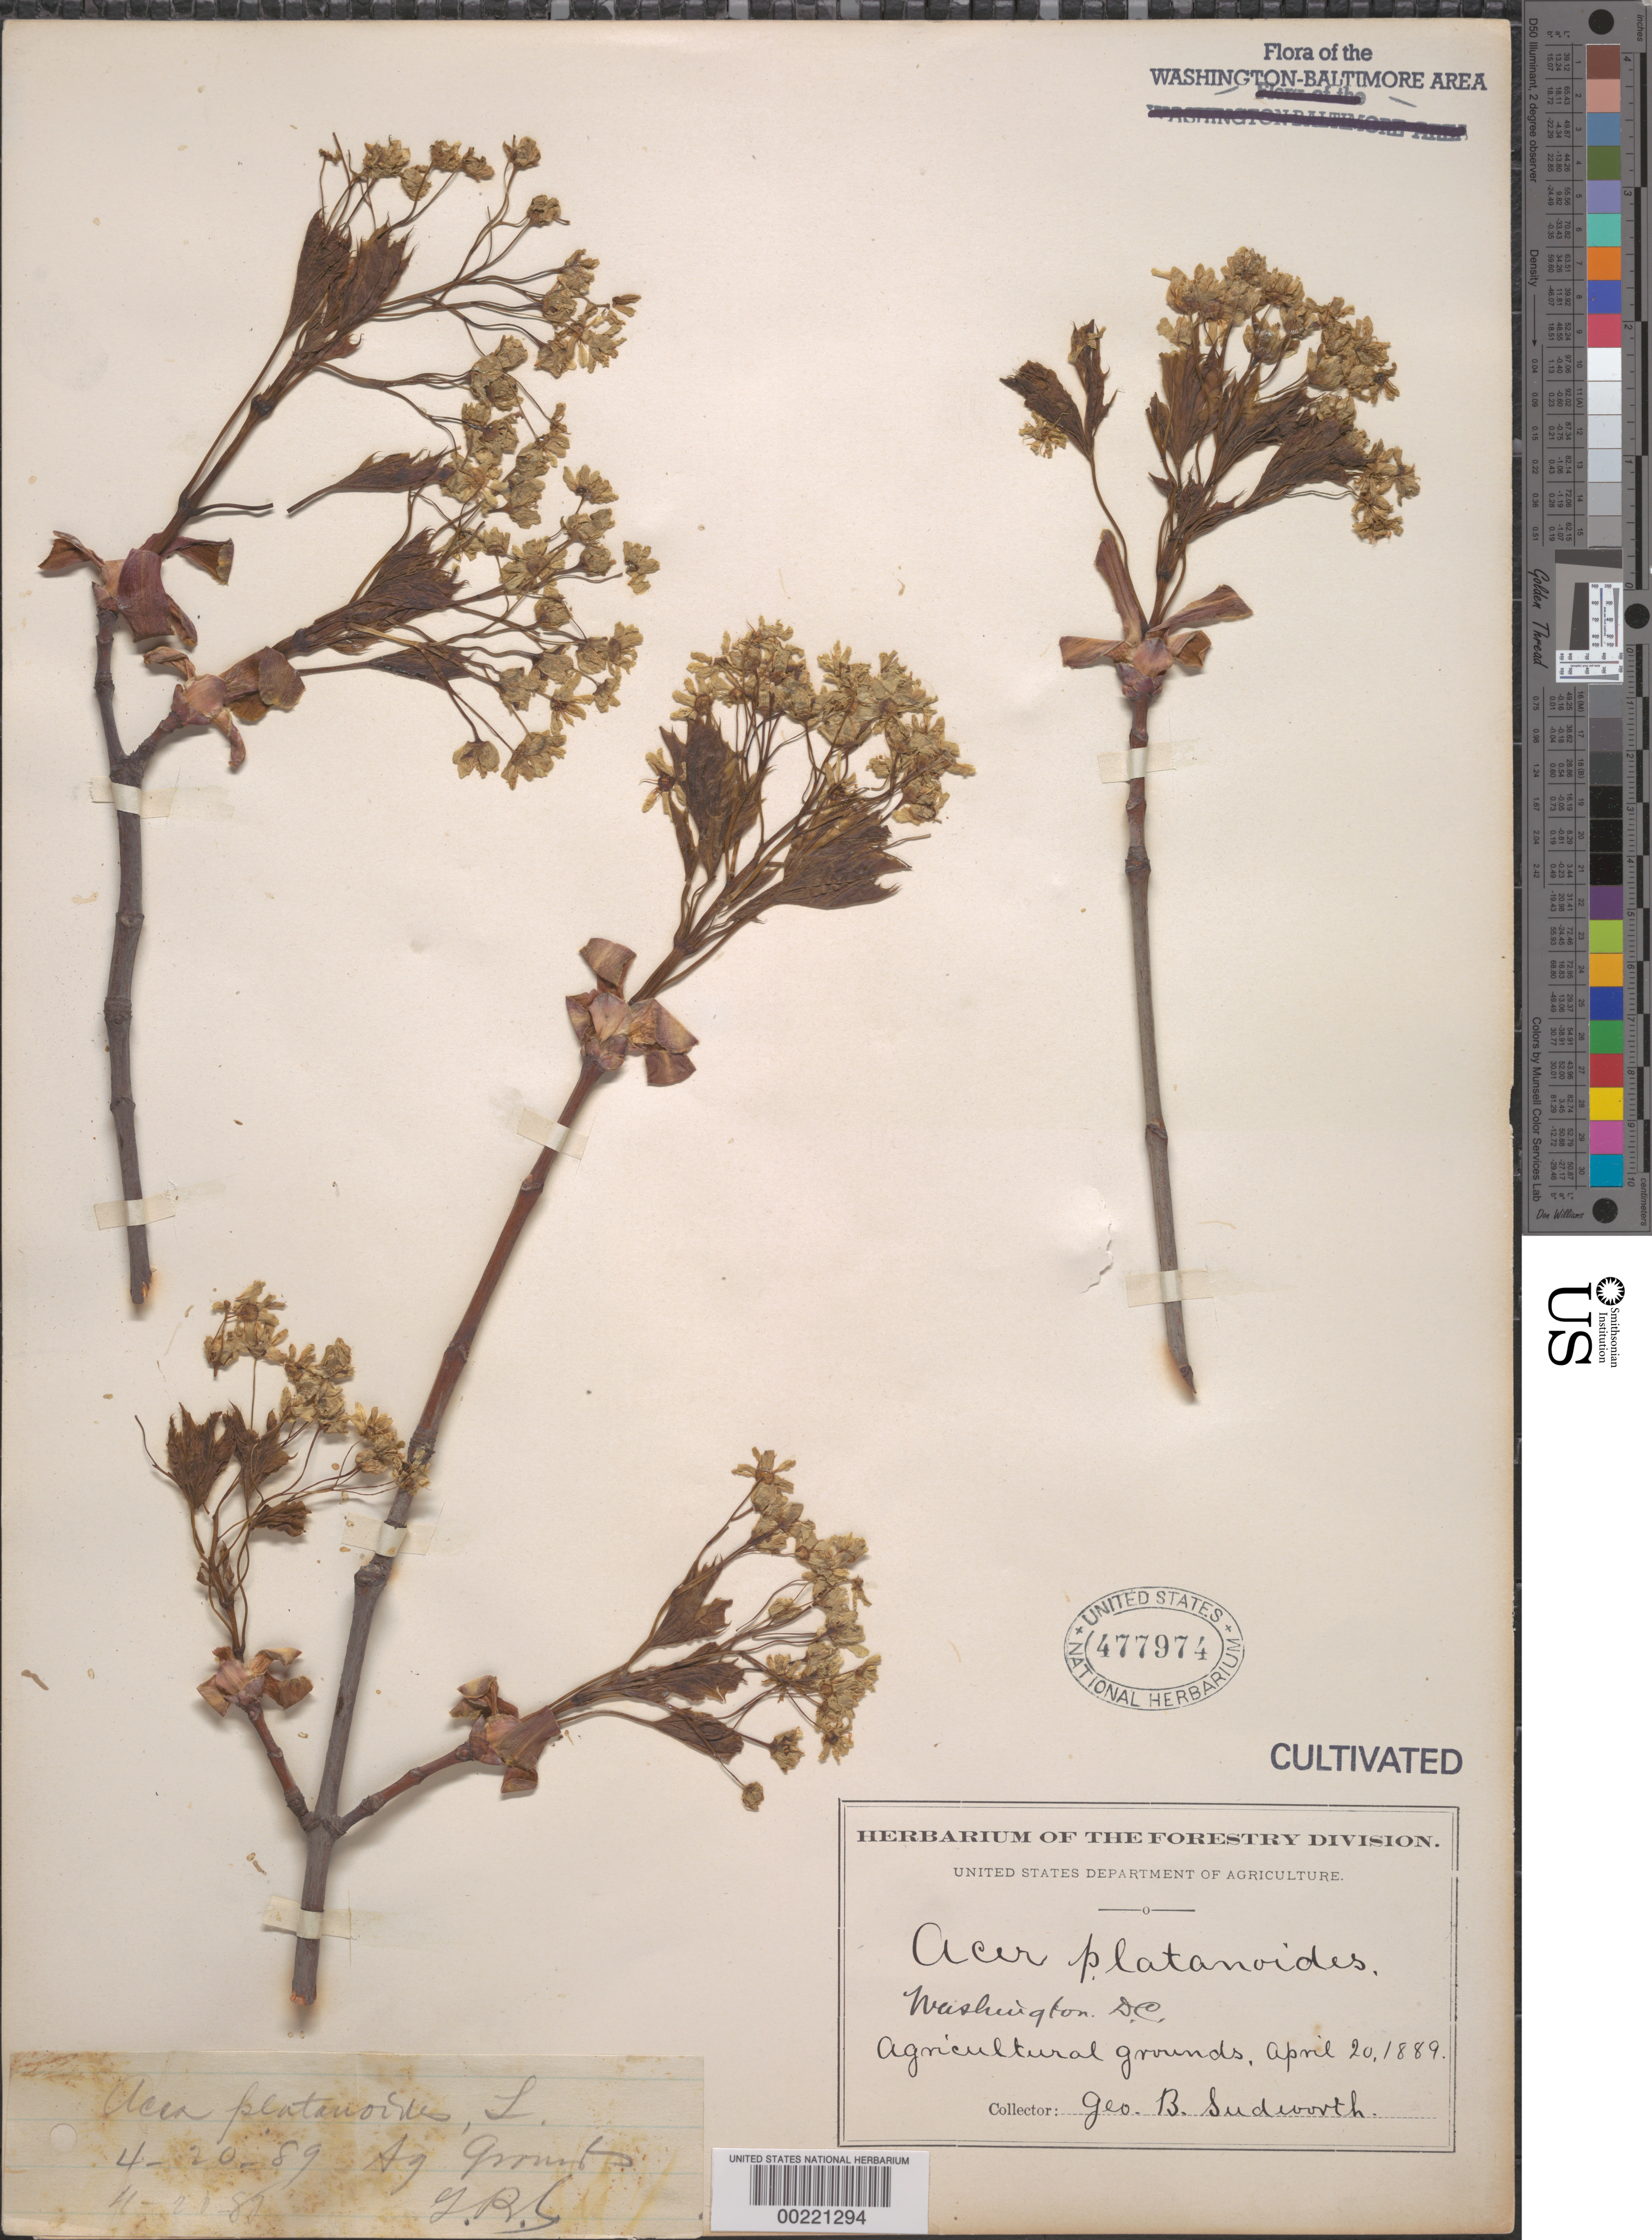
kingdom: Plantae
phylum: Tracheophyta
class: Magnoliopsida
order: Sapindales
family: Sapindaceae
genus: Acer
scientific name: Acer platanoides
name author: L.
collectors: G. B. Sudworth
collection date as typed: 20 Apr 1889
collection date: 1889-04-20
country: United States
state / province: District of Columbia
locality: Department of Agriculture grounds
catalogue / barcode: US 477974